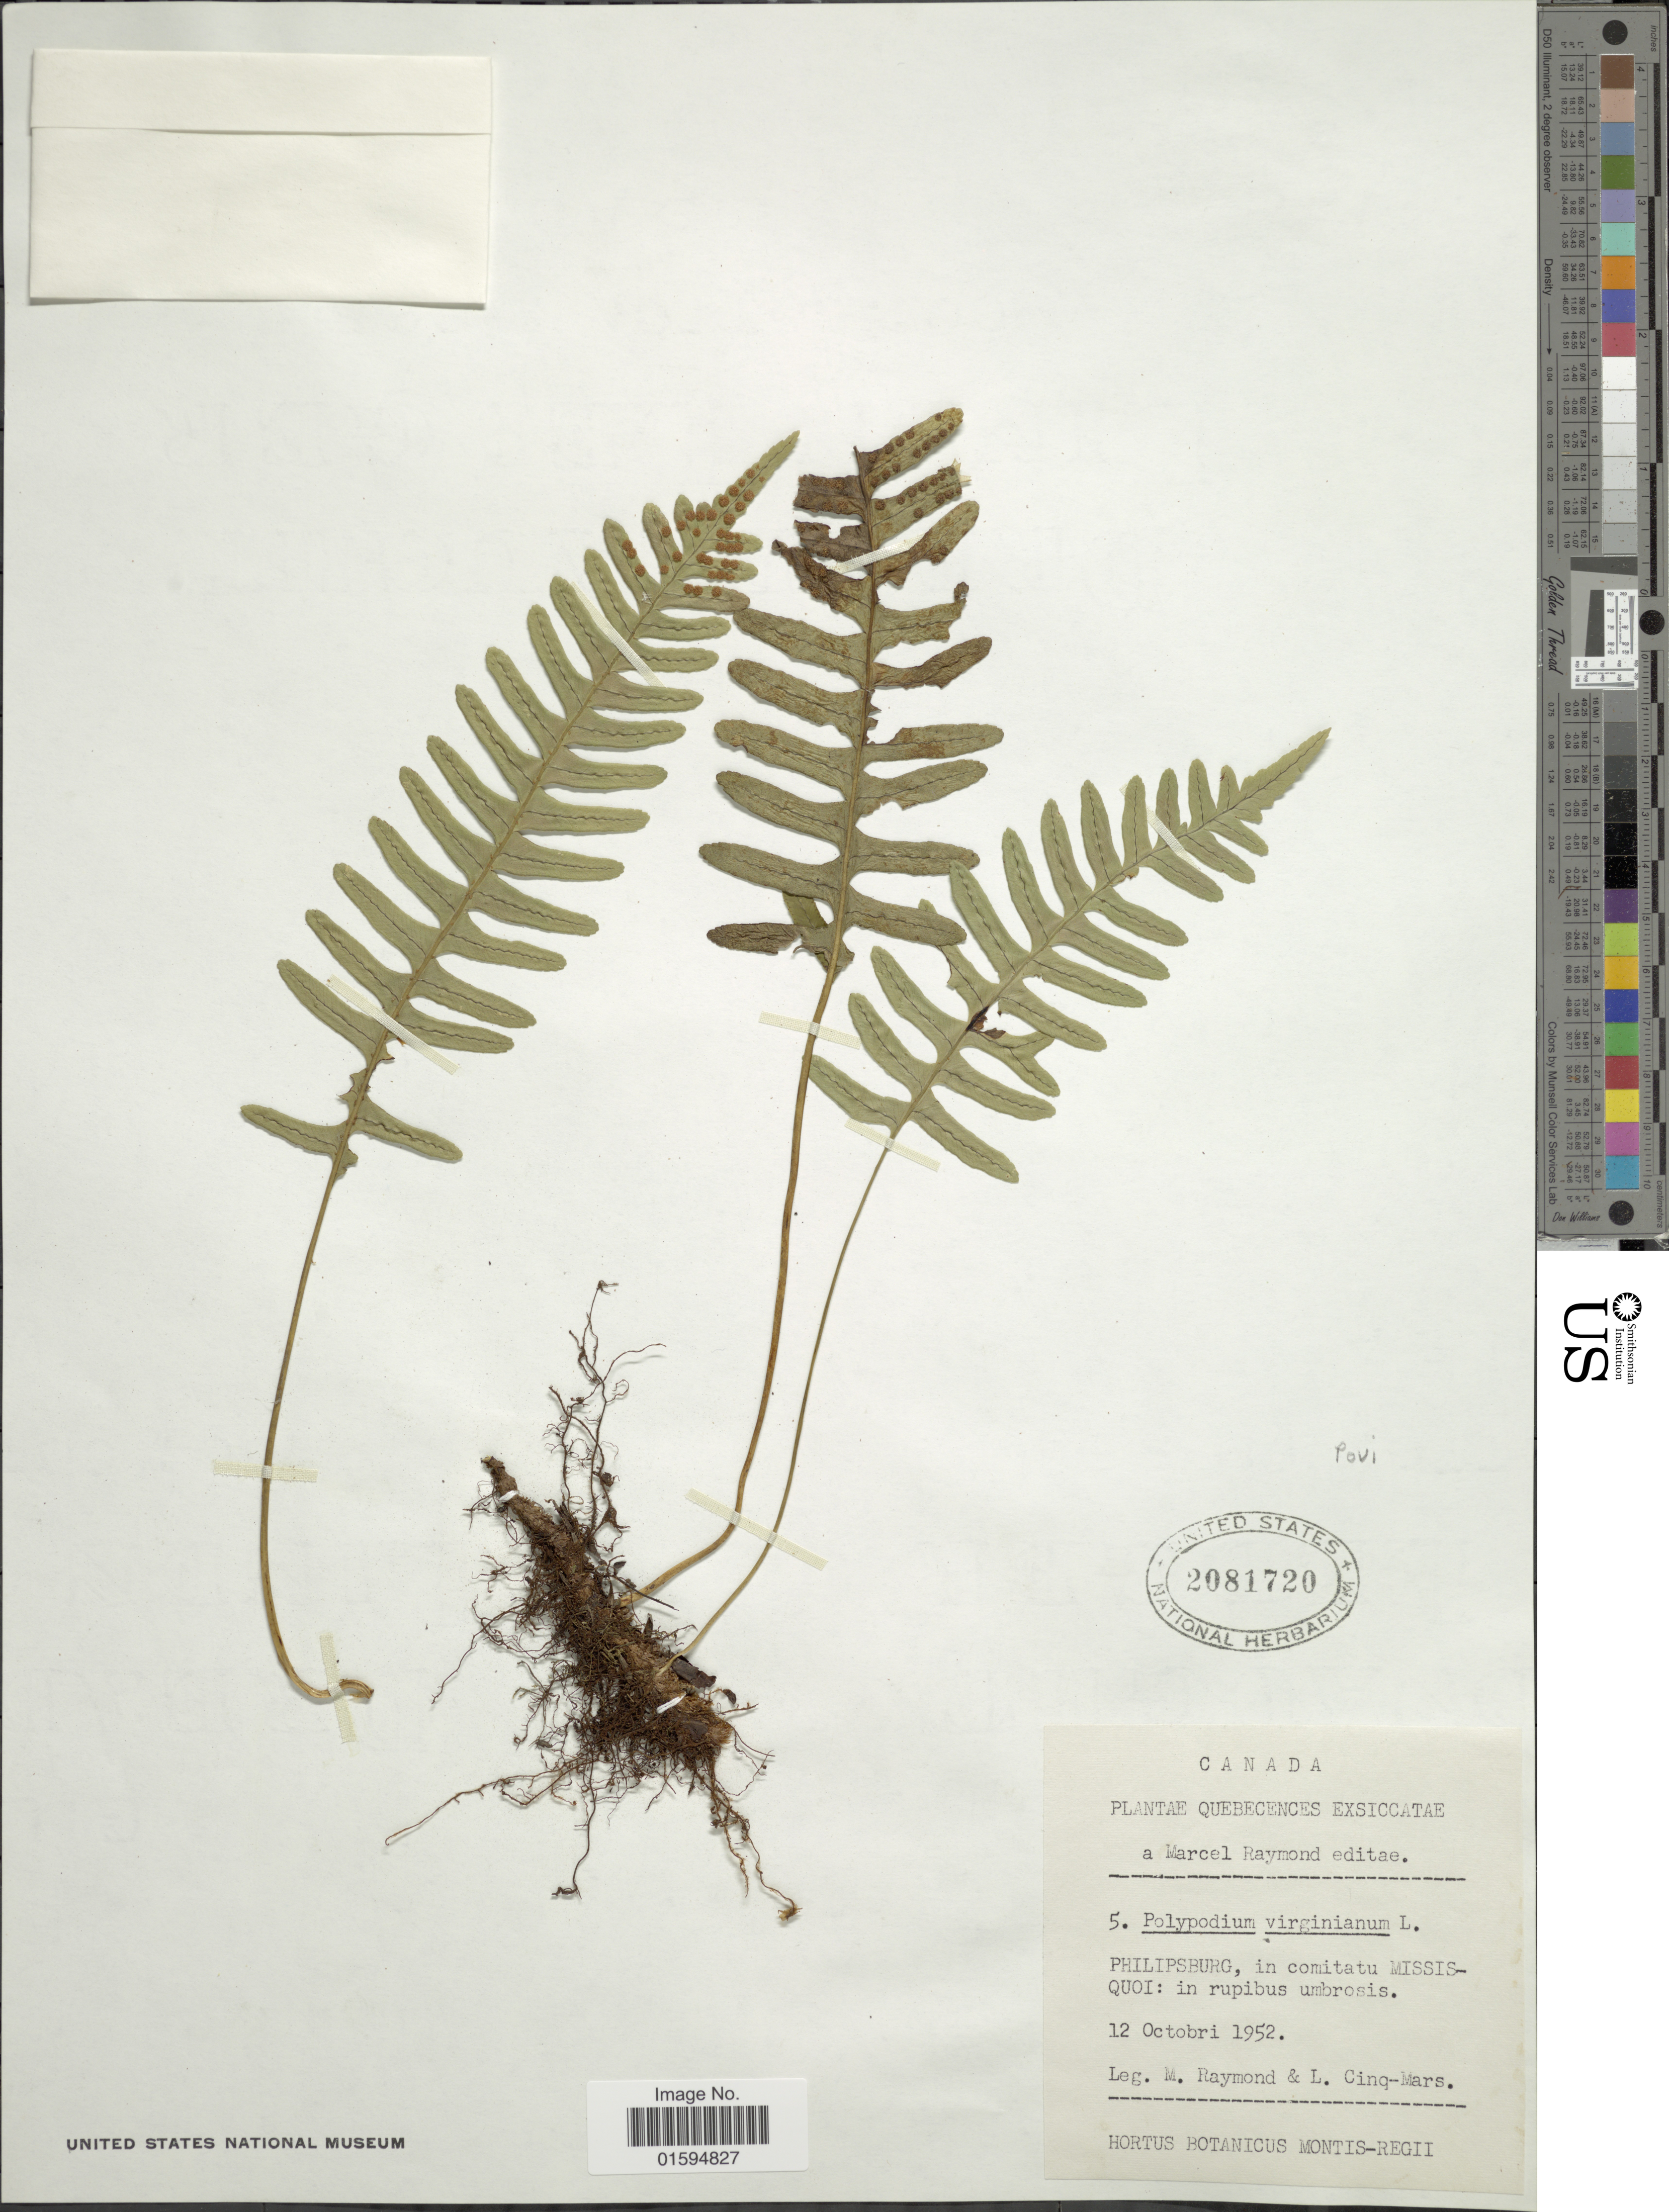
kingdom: Plantae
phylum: Tracheophyta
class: Polypodiopsida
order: Polypodiales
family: Polypodiaceae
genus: Polypodium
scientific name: Polypodium virginianum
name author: L.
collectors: M. Raymond & L. Cinq-Mars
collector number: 5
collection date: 1952-10-12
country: Canada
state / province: Quebec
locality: Phillipsburg, in comitatu Missisquoi, in rupibus imbrosis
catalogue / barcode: US 2081720